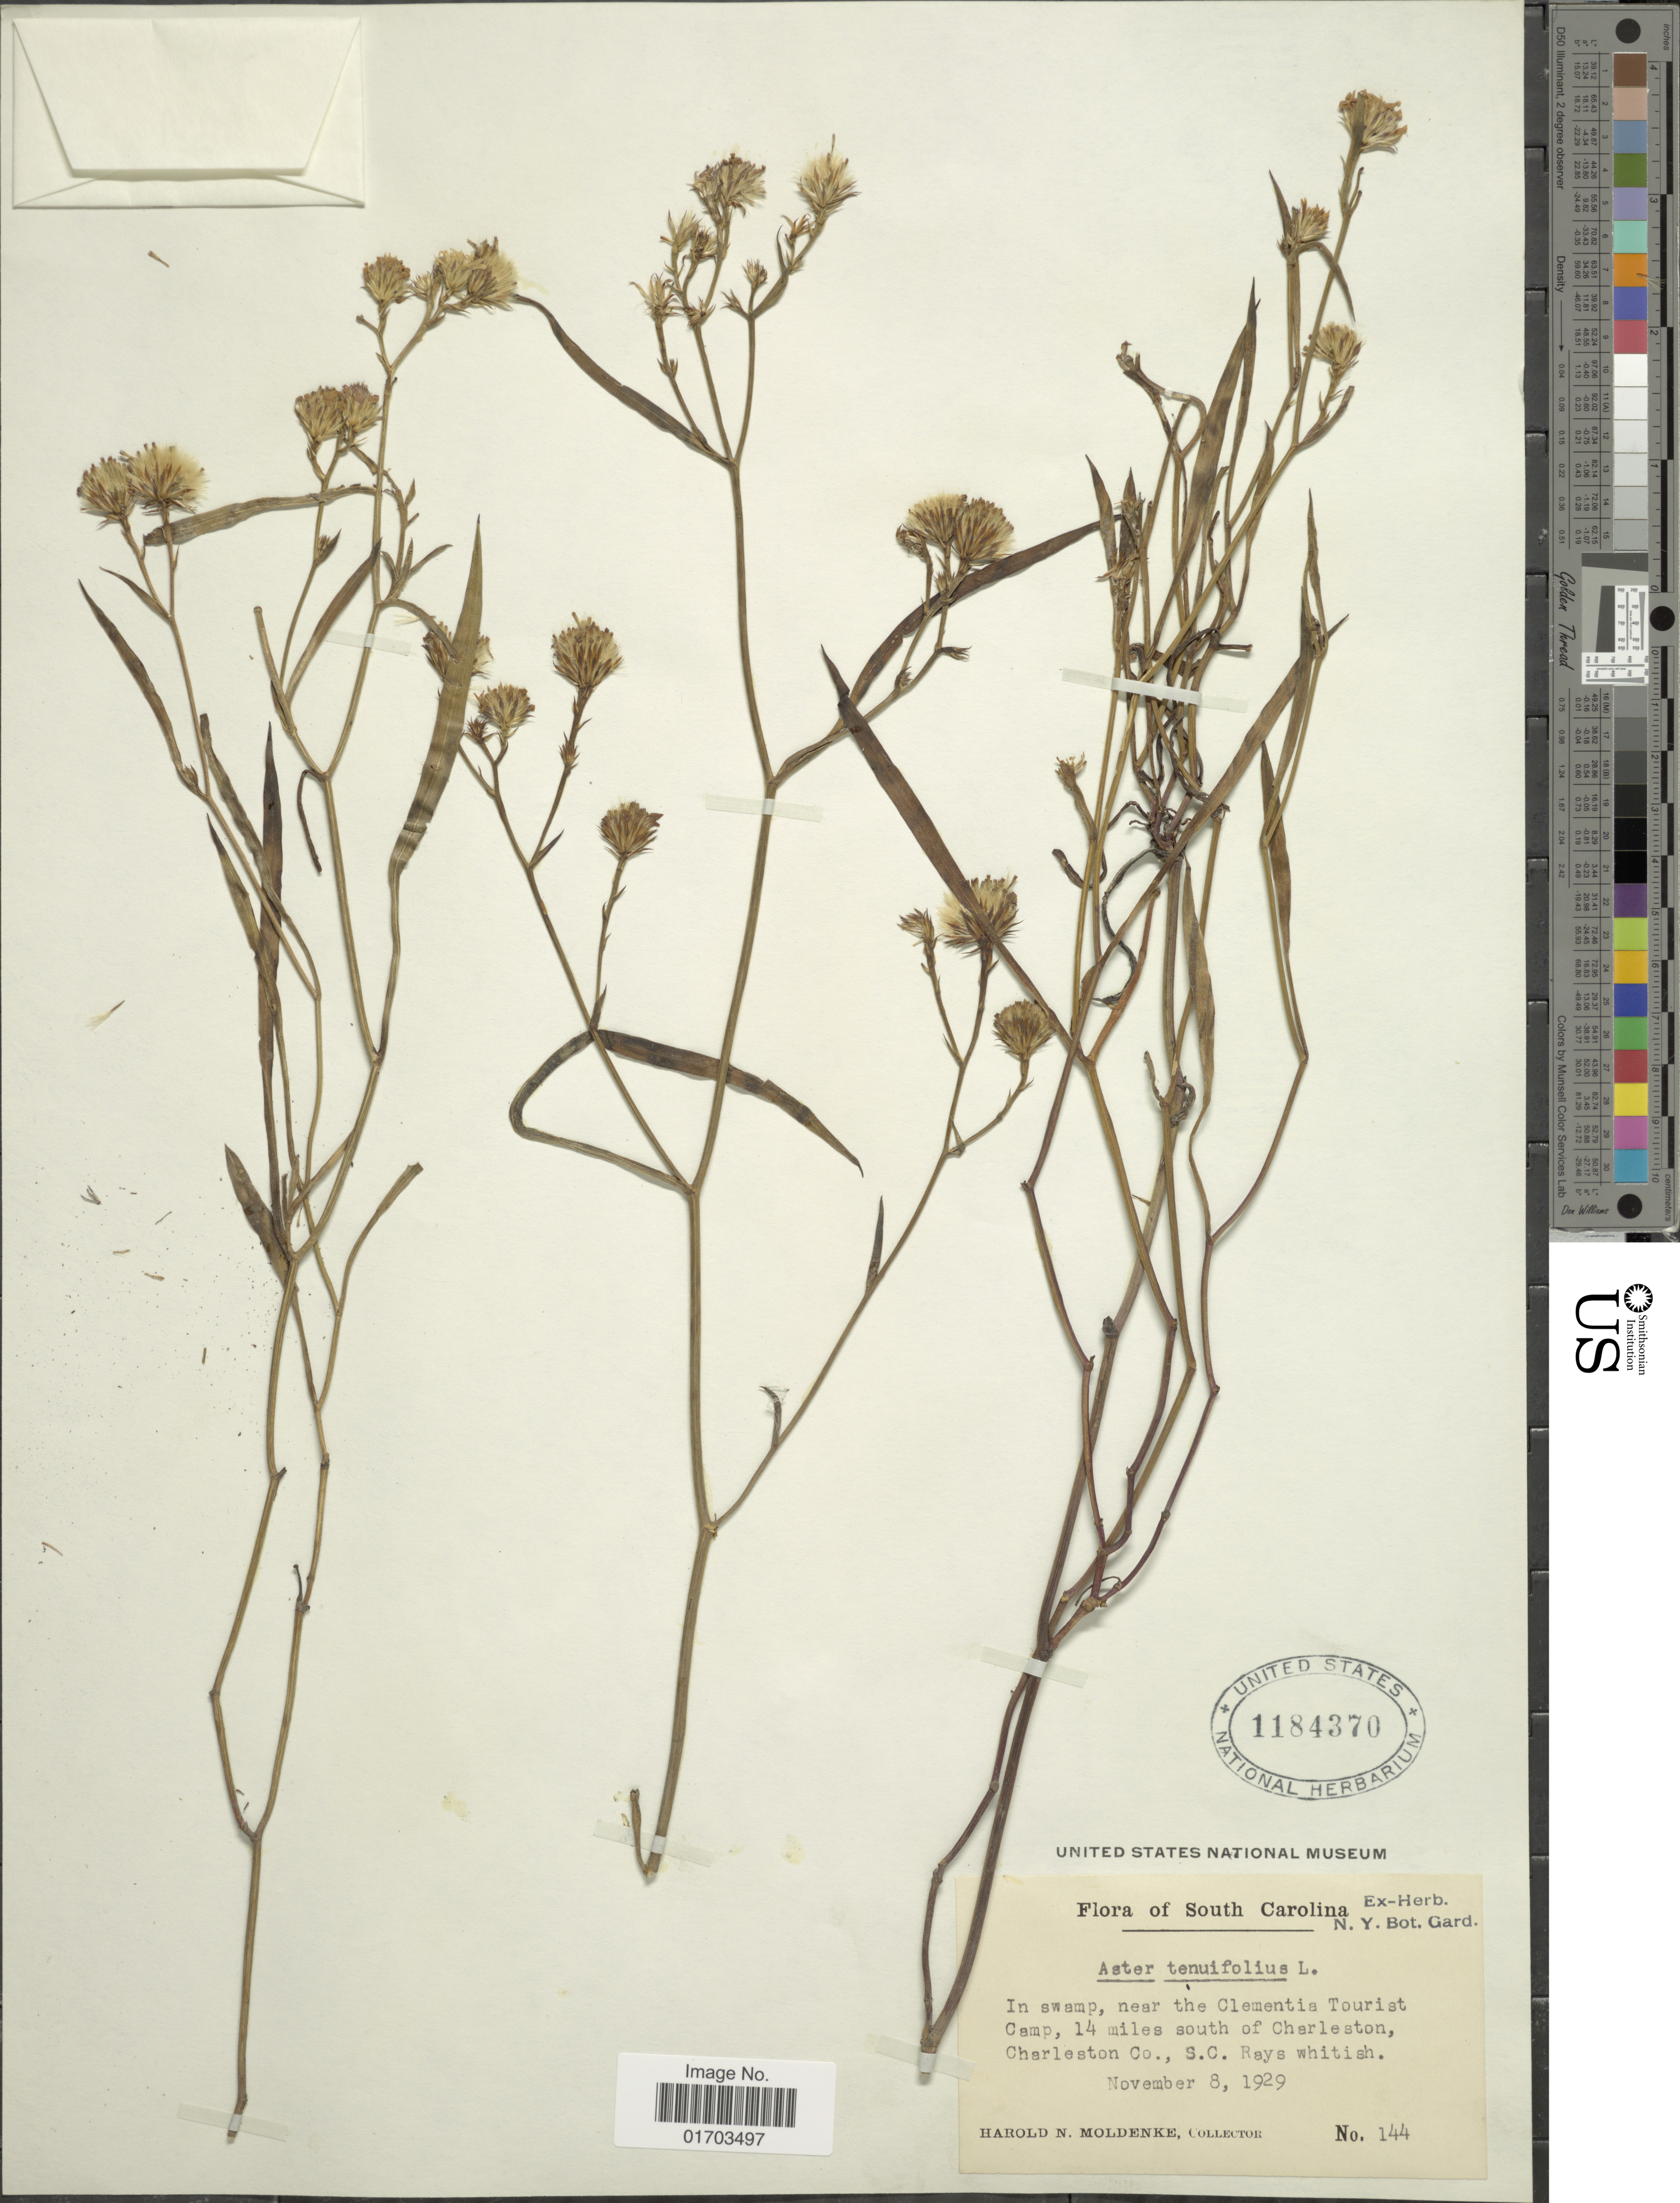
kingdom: Plantae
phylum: Tracheophyta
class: Magnoliopsida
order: Asterales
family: Asteraceae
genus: Symphyotrichum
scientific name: Symphyotrichum tenuifolium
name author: (L.) G.L. Nesom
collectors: H. N. Moldenke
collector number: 144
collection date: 1929-11-08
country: United States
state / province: South Carolina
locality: In a swamp, near the Clementia Tourist Camp, 14 miles south of Charleston, Charleston Co.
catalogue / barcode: US 1184370